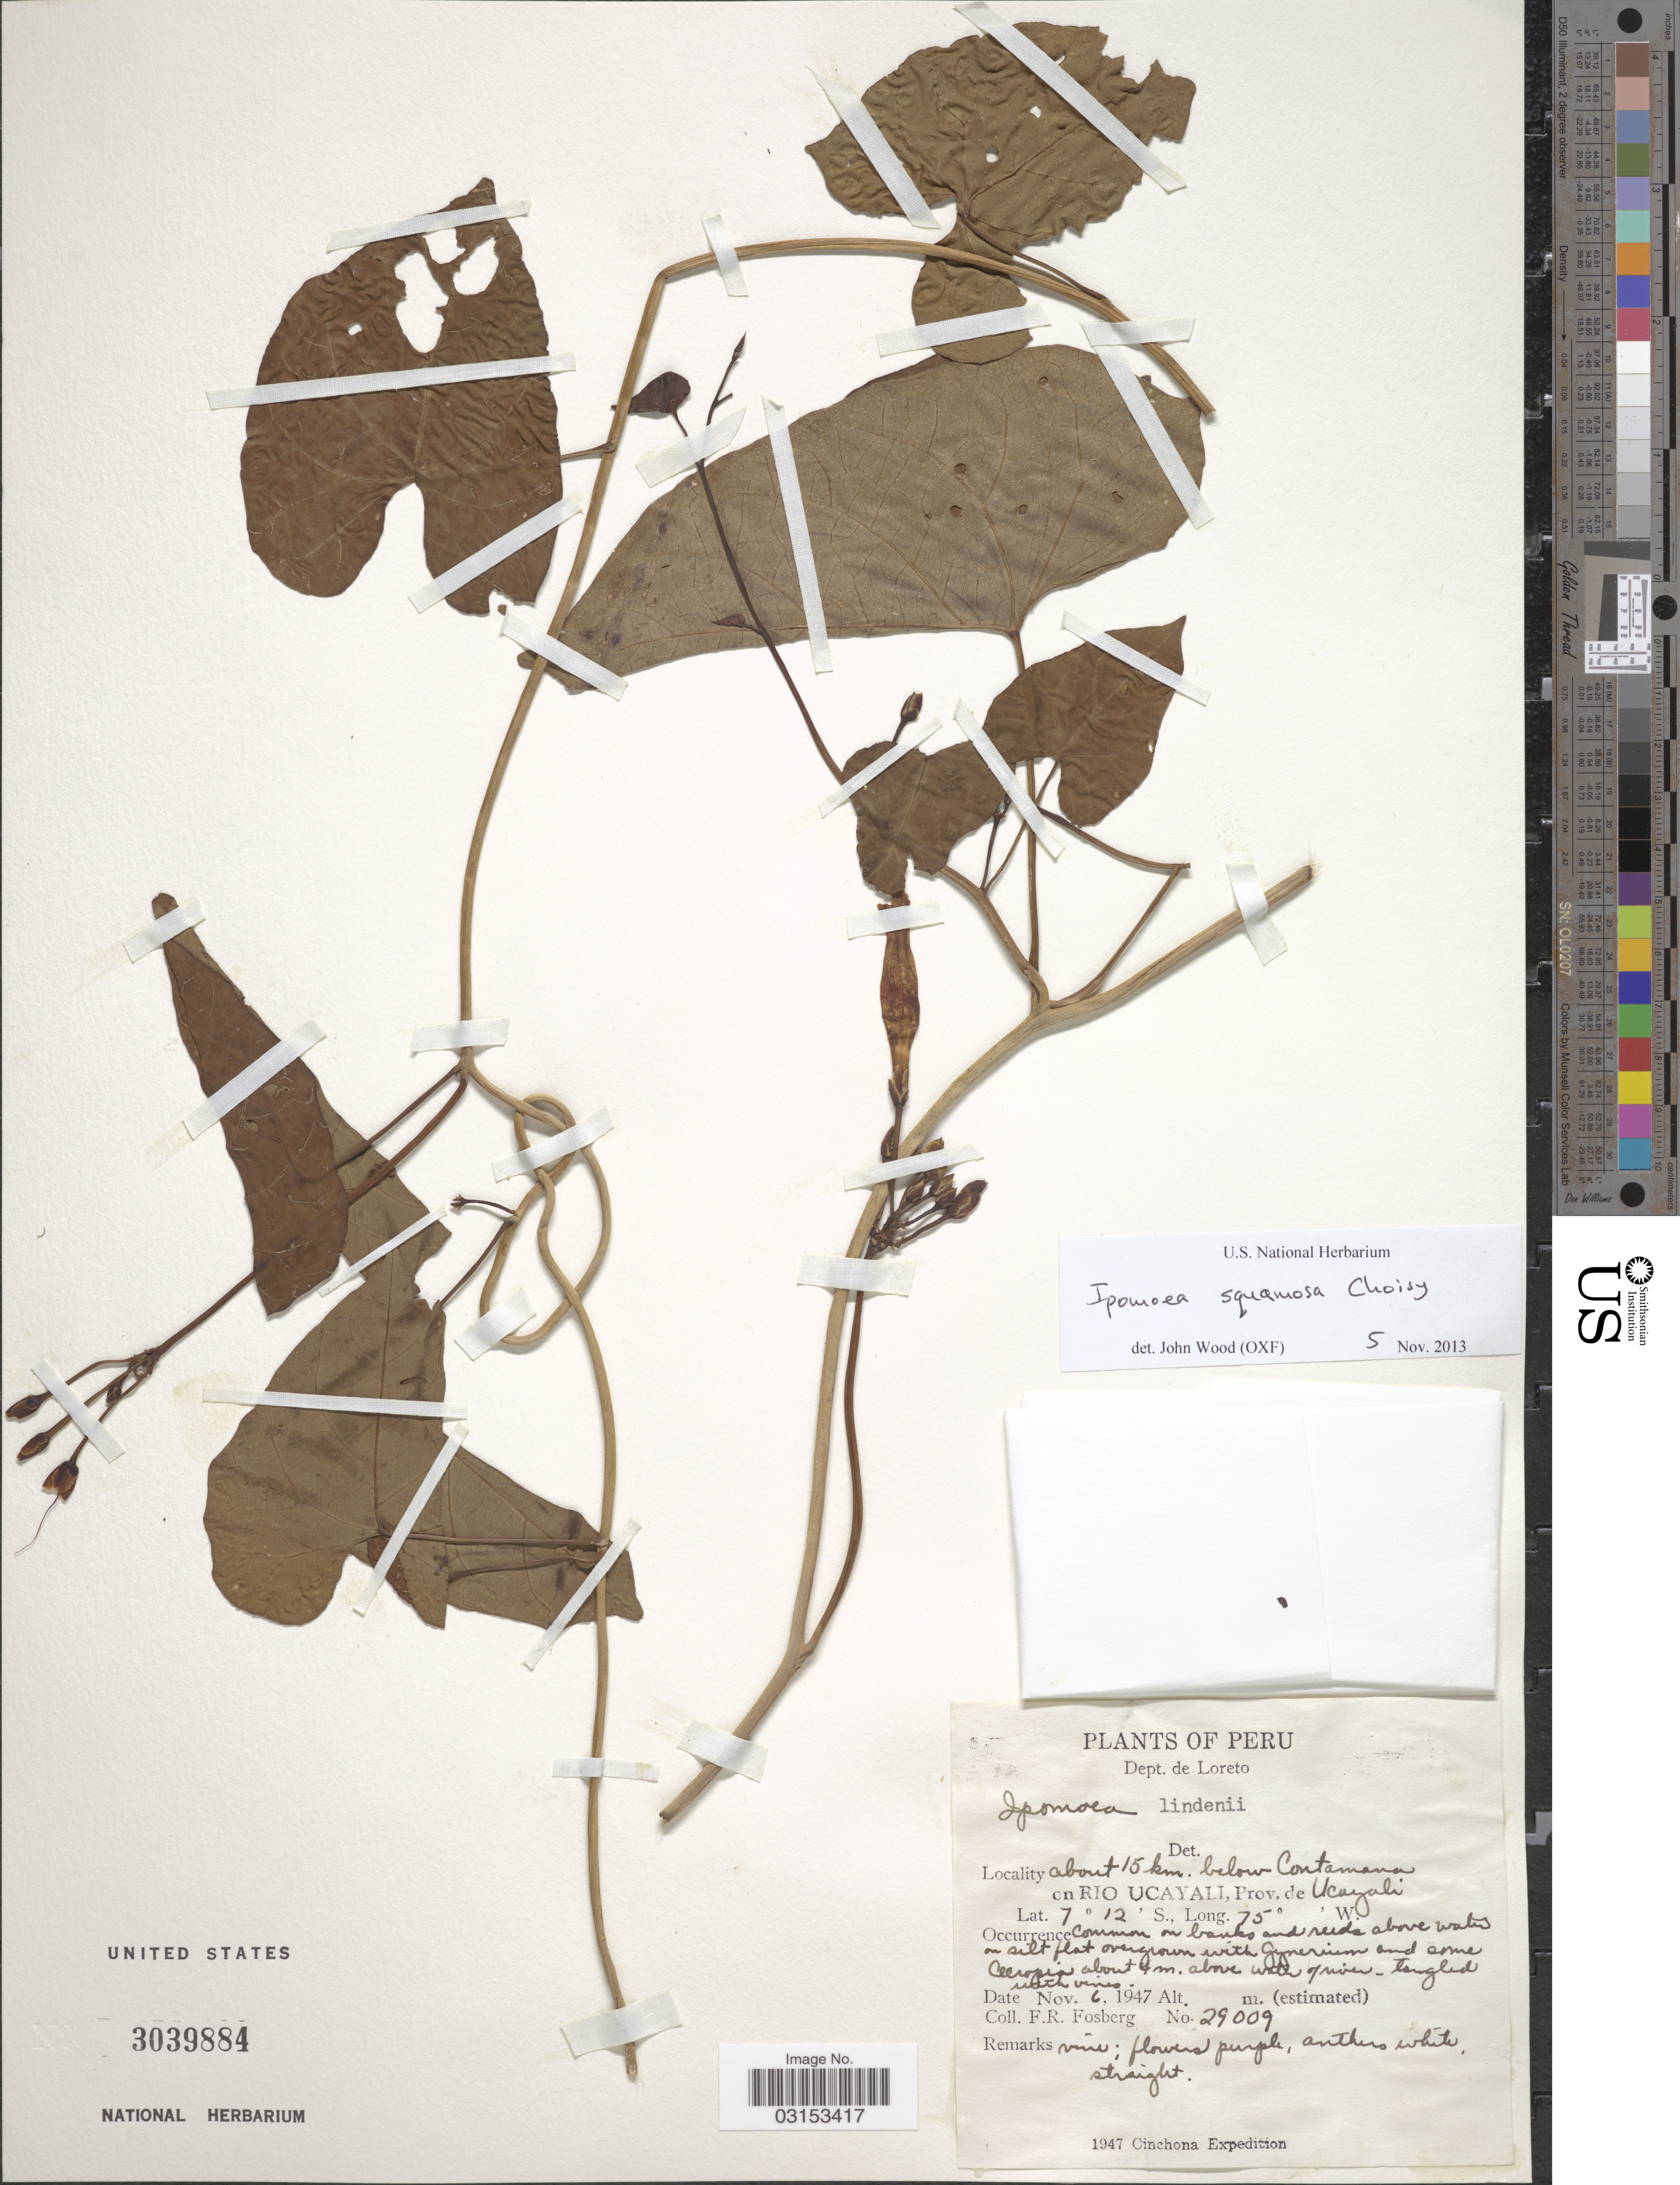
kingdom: Plantae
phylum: Tracheophyta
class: Magnoliopsida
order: Solanales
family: Convolvulaceae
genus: Ipomoea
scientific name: Ipomoea squamosa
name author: Choisy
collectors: F. R. Fosberg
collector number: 29009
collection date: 1947-11-06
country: Peru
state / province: Ucayali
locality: About 15 km. below Contamana on Rio Ucayali, Prov. de Ucayali.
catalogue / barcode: US 3039884